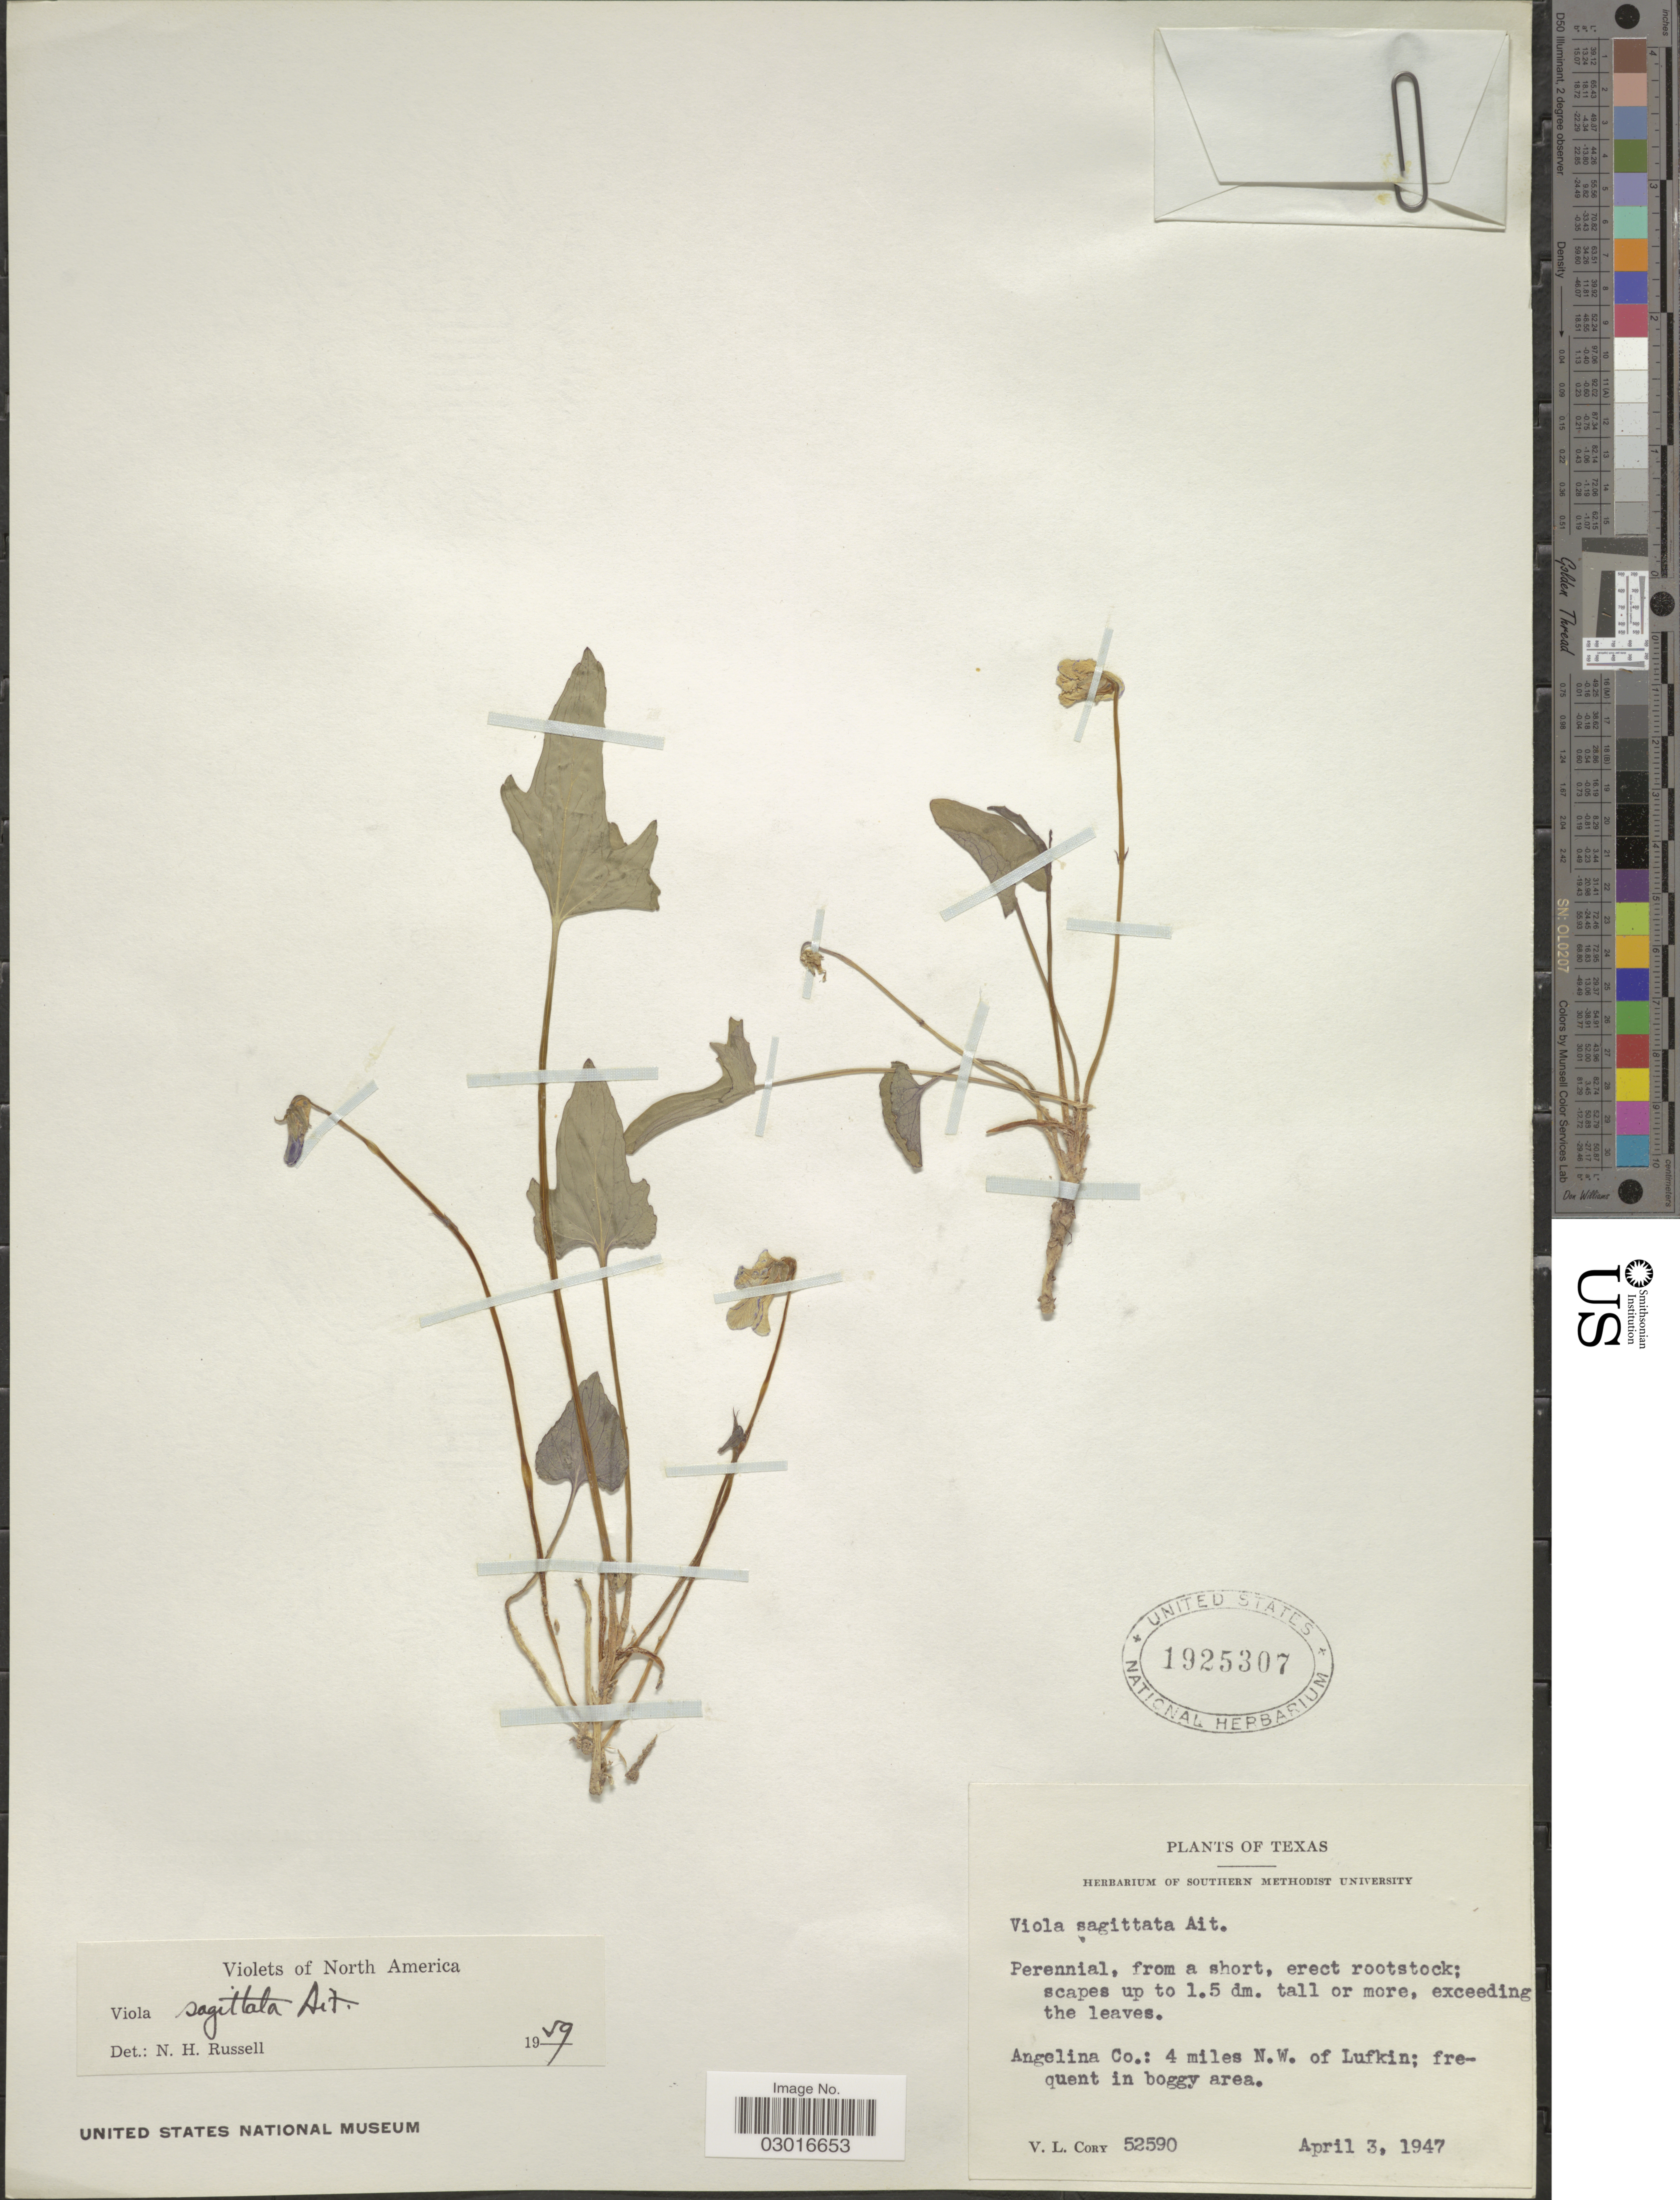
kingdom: Plantae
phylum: Tracheophyta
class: Magnoliopsida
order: Malpighiales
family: Violaceae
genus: Viola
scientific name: Viola sagittata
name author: Aiton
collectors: V. Cory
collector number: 52590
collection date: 1947-04-03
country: United States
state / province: Texas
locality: Angelina Co.: 4 miles N.W. of Lufkin; frequent in boggy area.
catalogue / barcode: US 1925307